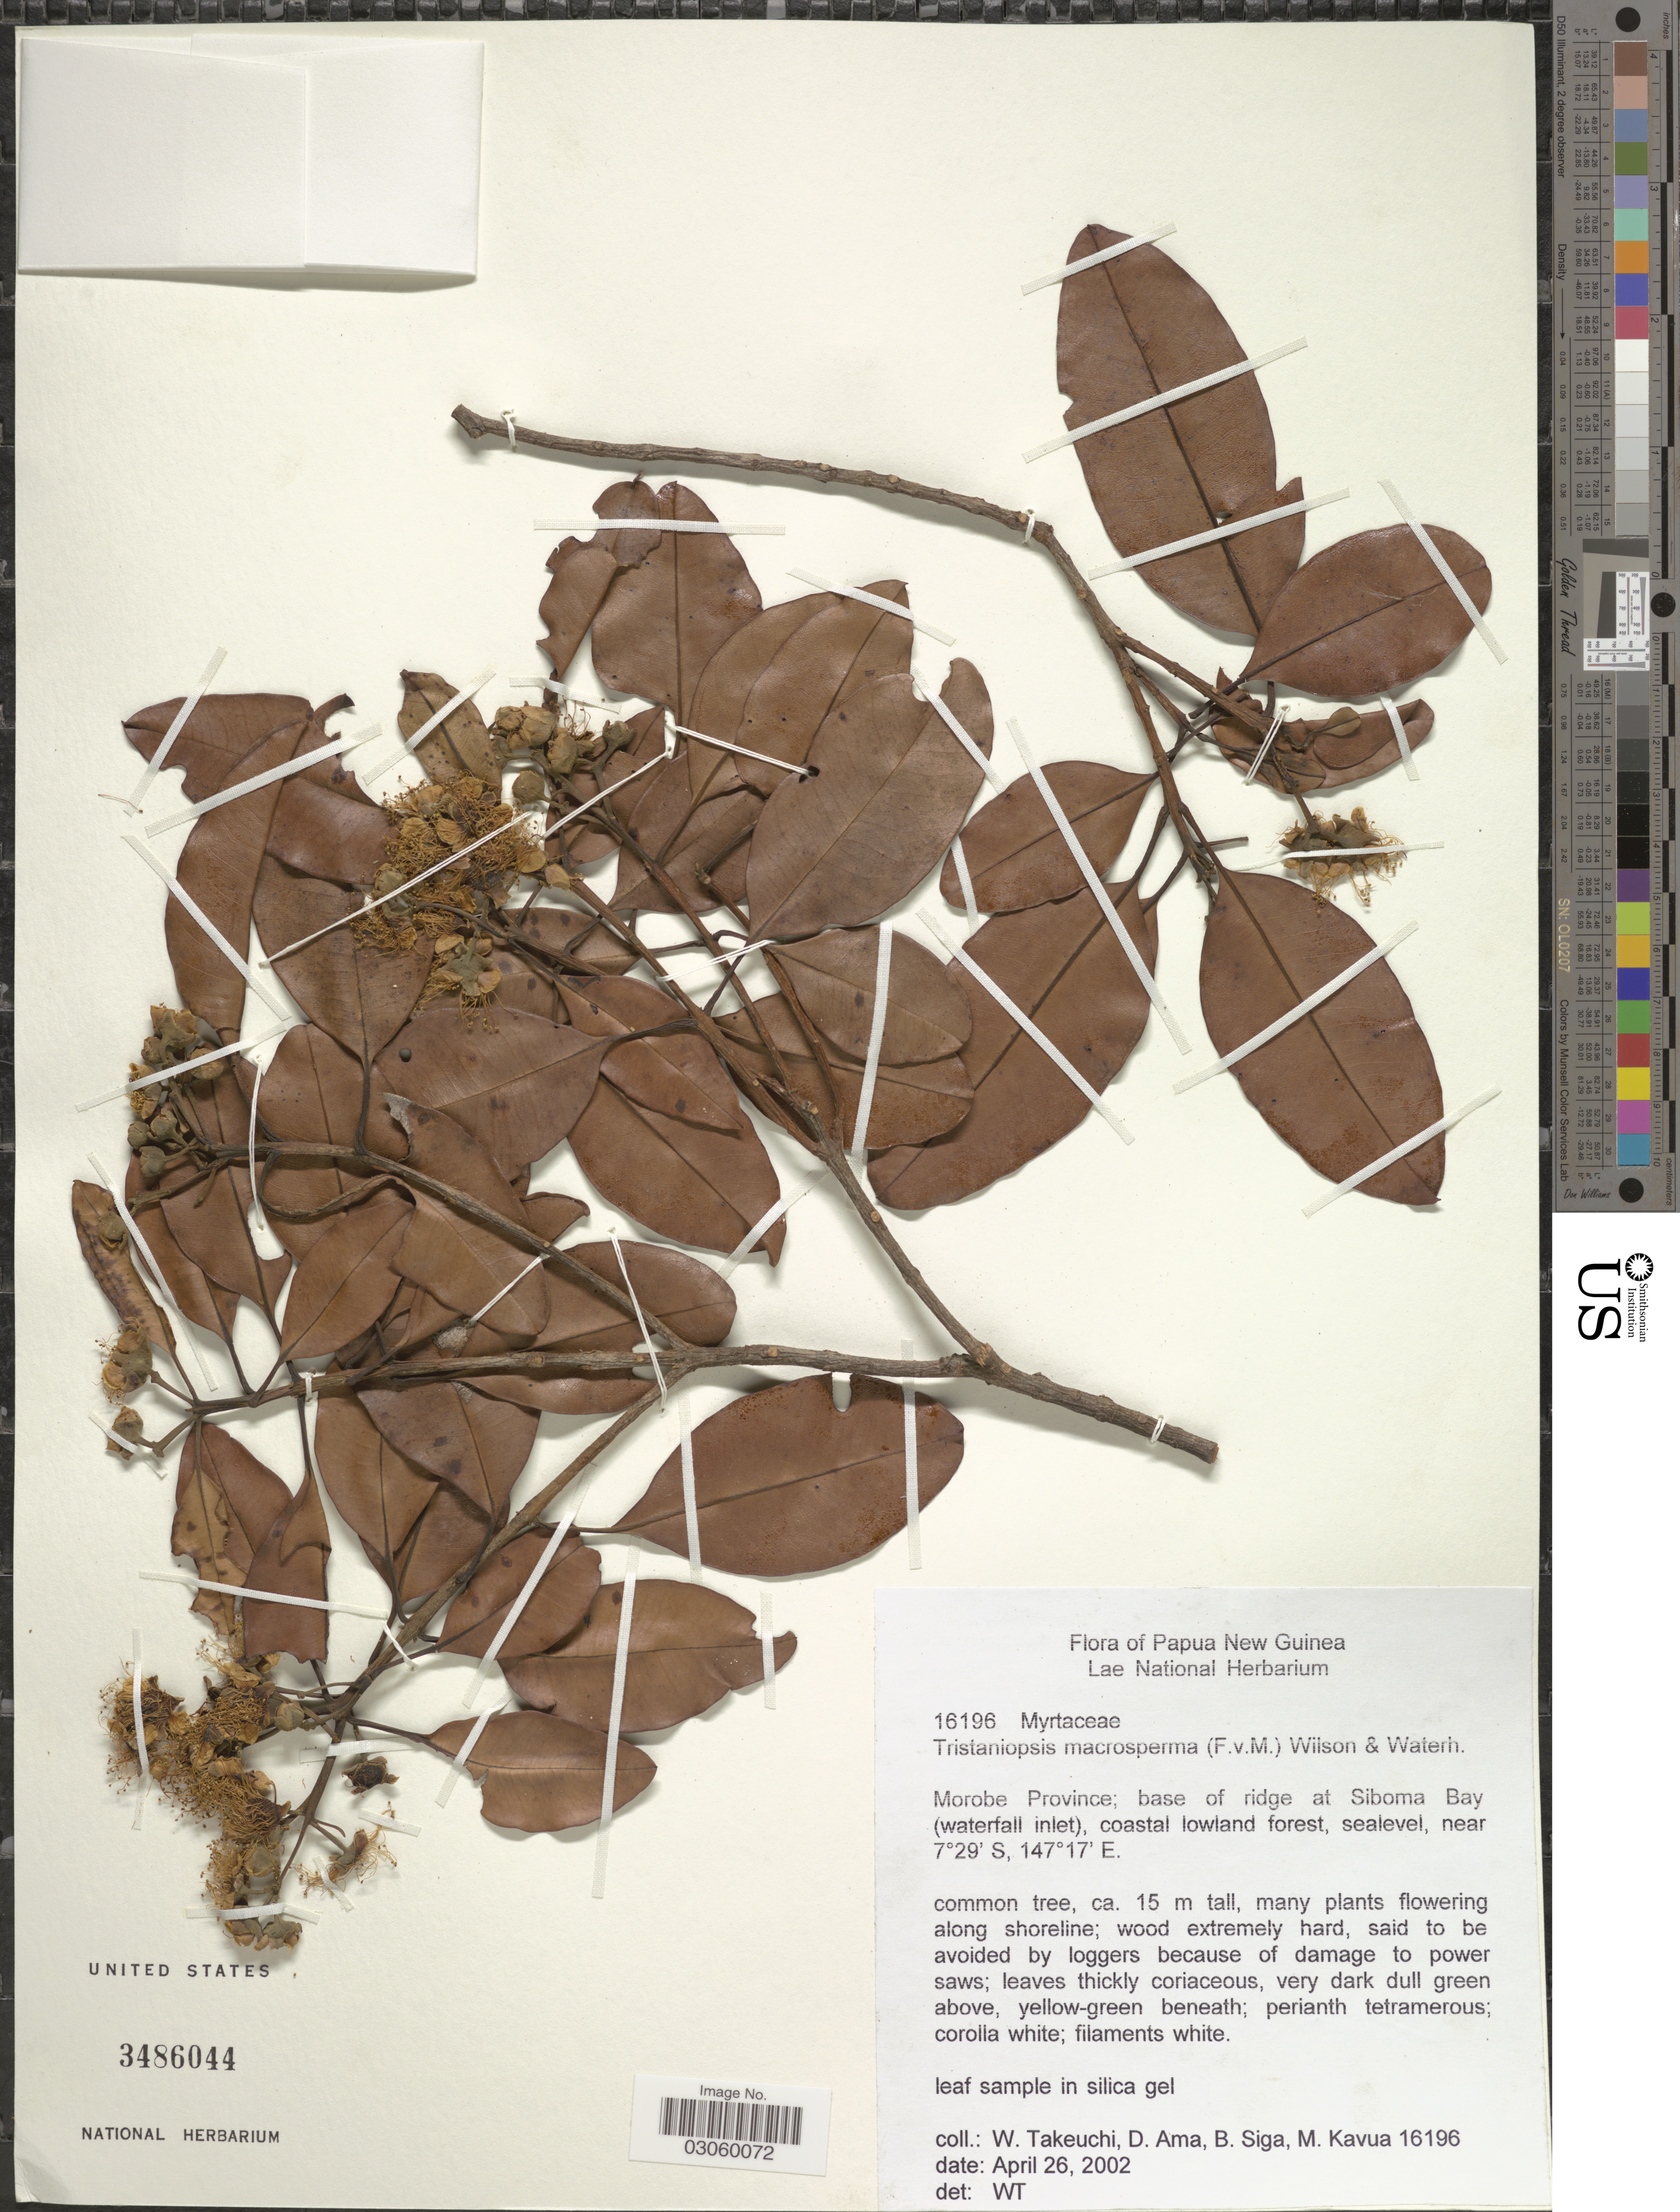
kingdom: Plantae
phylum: Tracheophyta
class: Magnoliopsida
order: Myrtales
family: Myrtaceae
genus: Tristaniopsis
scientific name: Tristaniopsis macrosperma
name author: (F. Muell.) P.G. Wilson & J. T. Waterh.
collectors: W. Takeuchi, D. Ama, B. Siga & M. Kavua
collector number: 16196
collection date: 2002-04-26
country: Papua New Guinea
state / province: Morobe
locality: Morobe Province; base of ridge at Siboma Bay (waterfall inlet).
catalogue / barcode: US 3486044